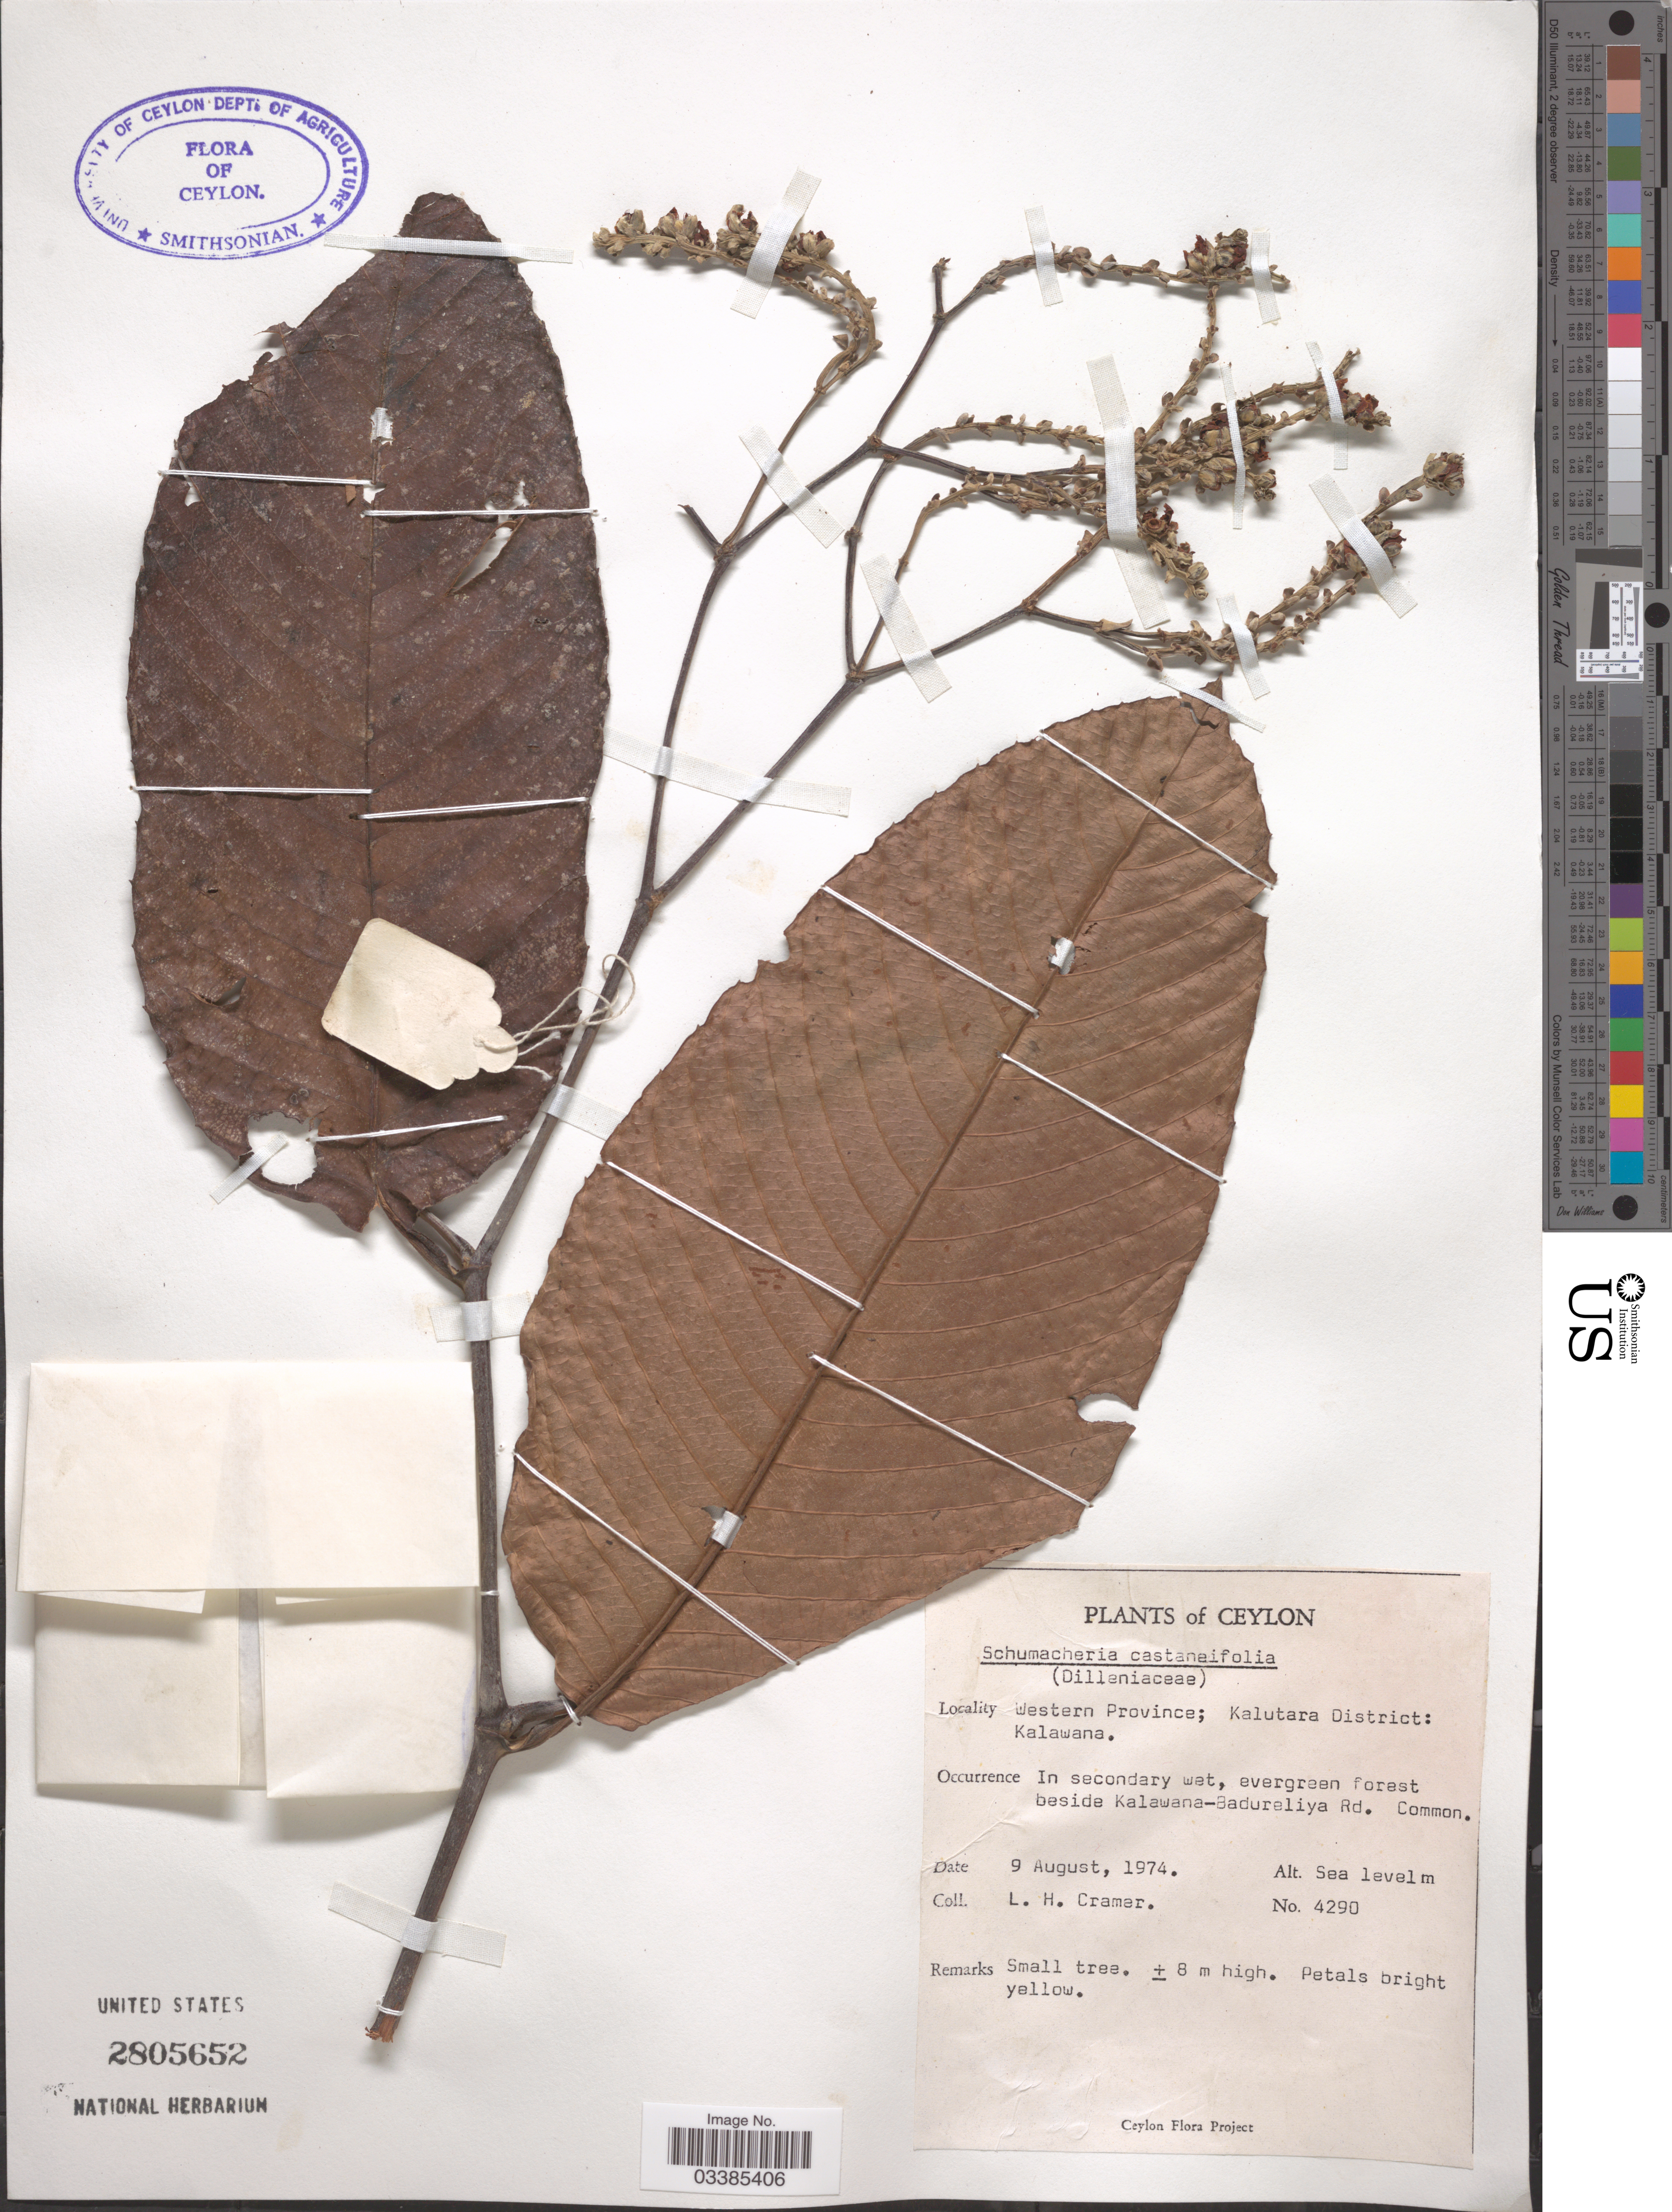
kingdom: Plantae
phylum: Tracheophyta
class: Magnoliopsida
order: Dilleniales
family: Dilleniaceae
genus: Schumacheria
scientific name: Schumacheria castaneifolia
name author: Vahl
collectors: L. H. Cramer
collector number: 4290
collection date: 1974-08-09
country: Sri Lanka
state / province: Western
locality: Ceyon. Kalutara District: Kalawana. In secondary wet, evergreen forest beside Kalawana-Badureliya Rd.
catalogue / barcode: US 2805652